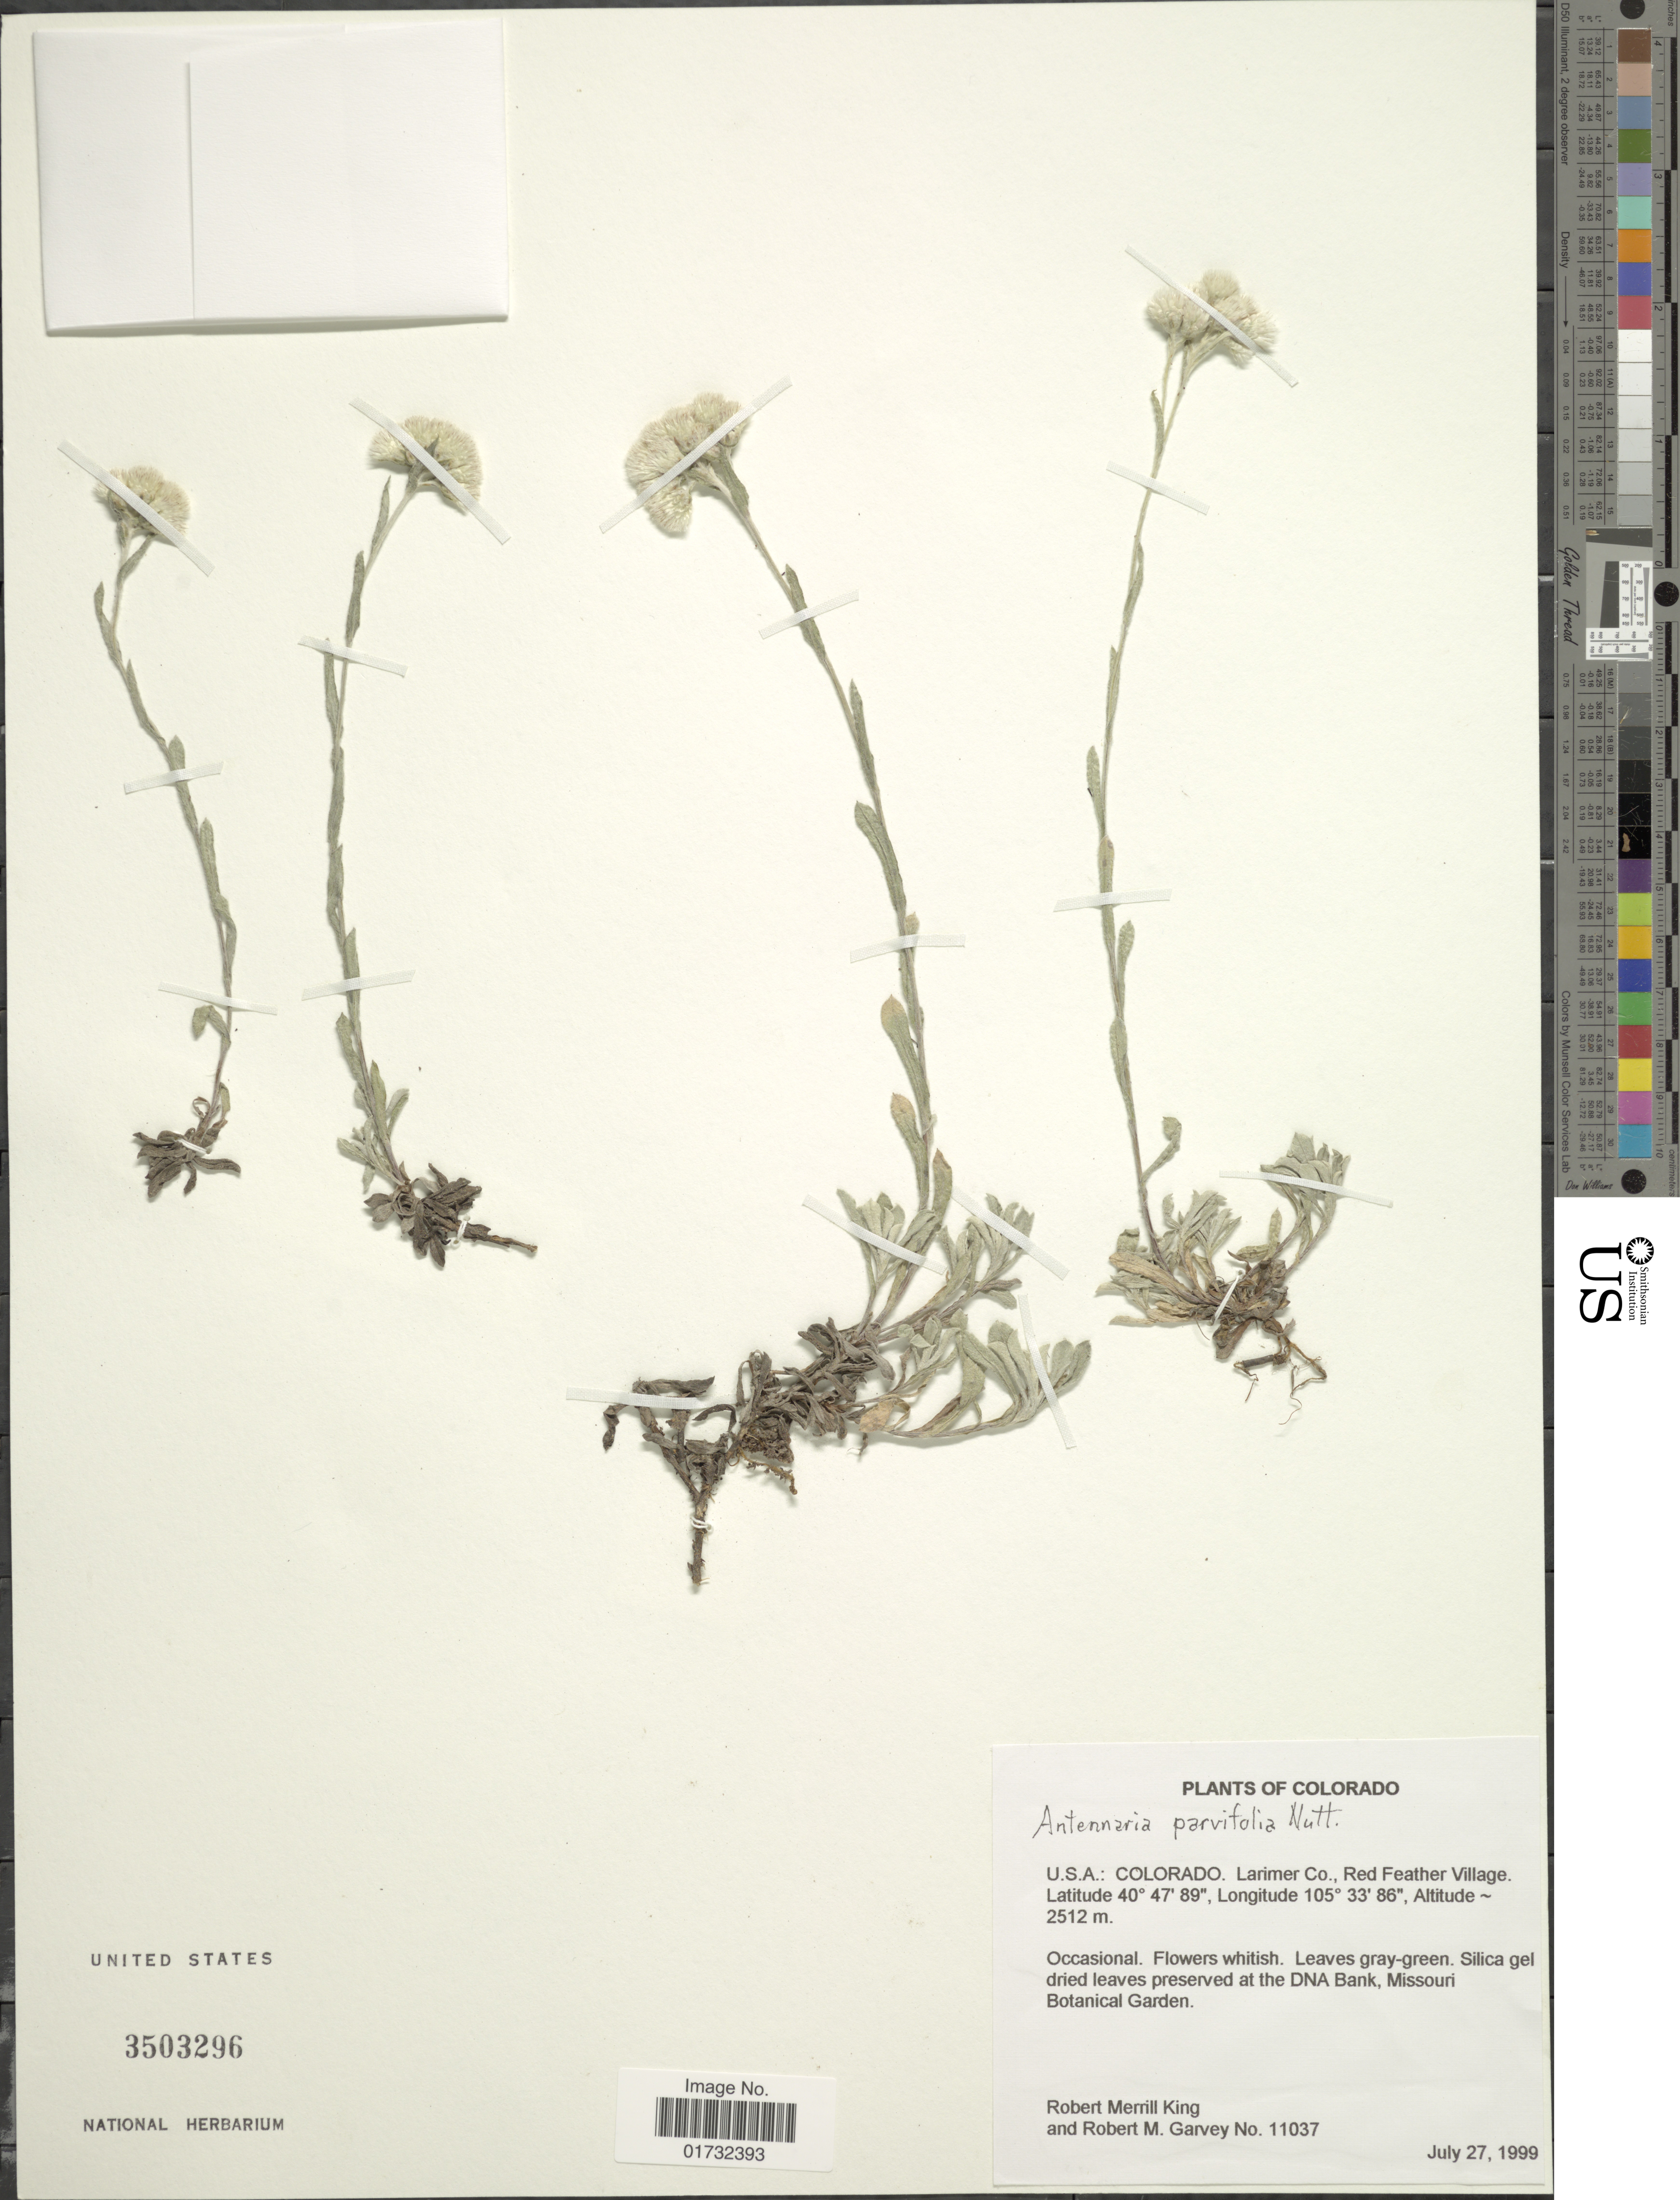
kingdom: Plantae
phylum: Tracheophyta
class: Magnoliopsida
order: Asterales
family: Asteraceae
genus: Antennaria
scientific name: Antennaria parvifolia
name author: Nutt.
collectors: R. M. King & R. Garvey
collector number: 11037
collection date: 1999-07-27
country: United States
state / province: Colorado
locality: Larimer Co., Red Feather Village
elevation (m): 2512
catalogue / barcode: US 3503296